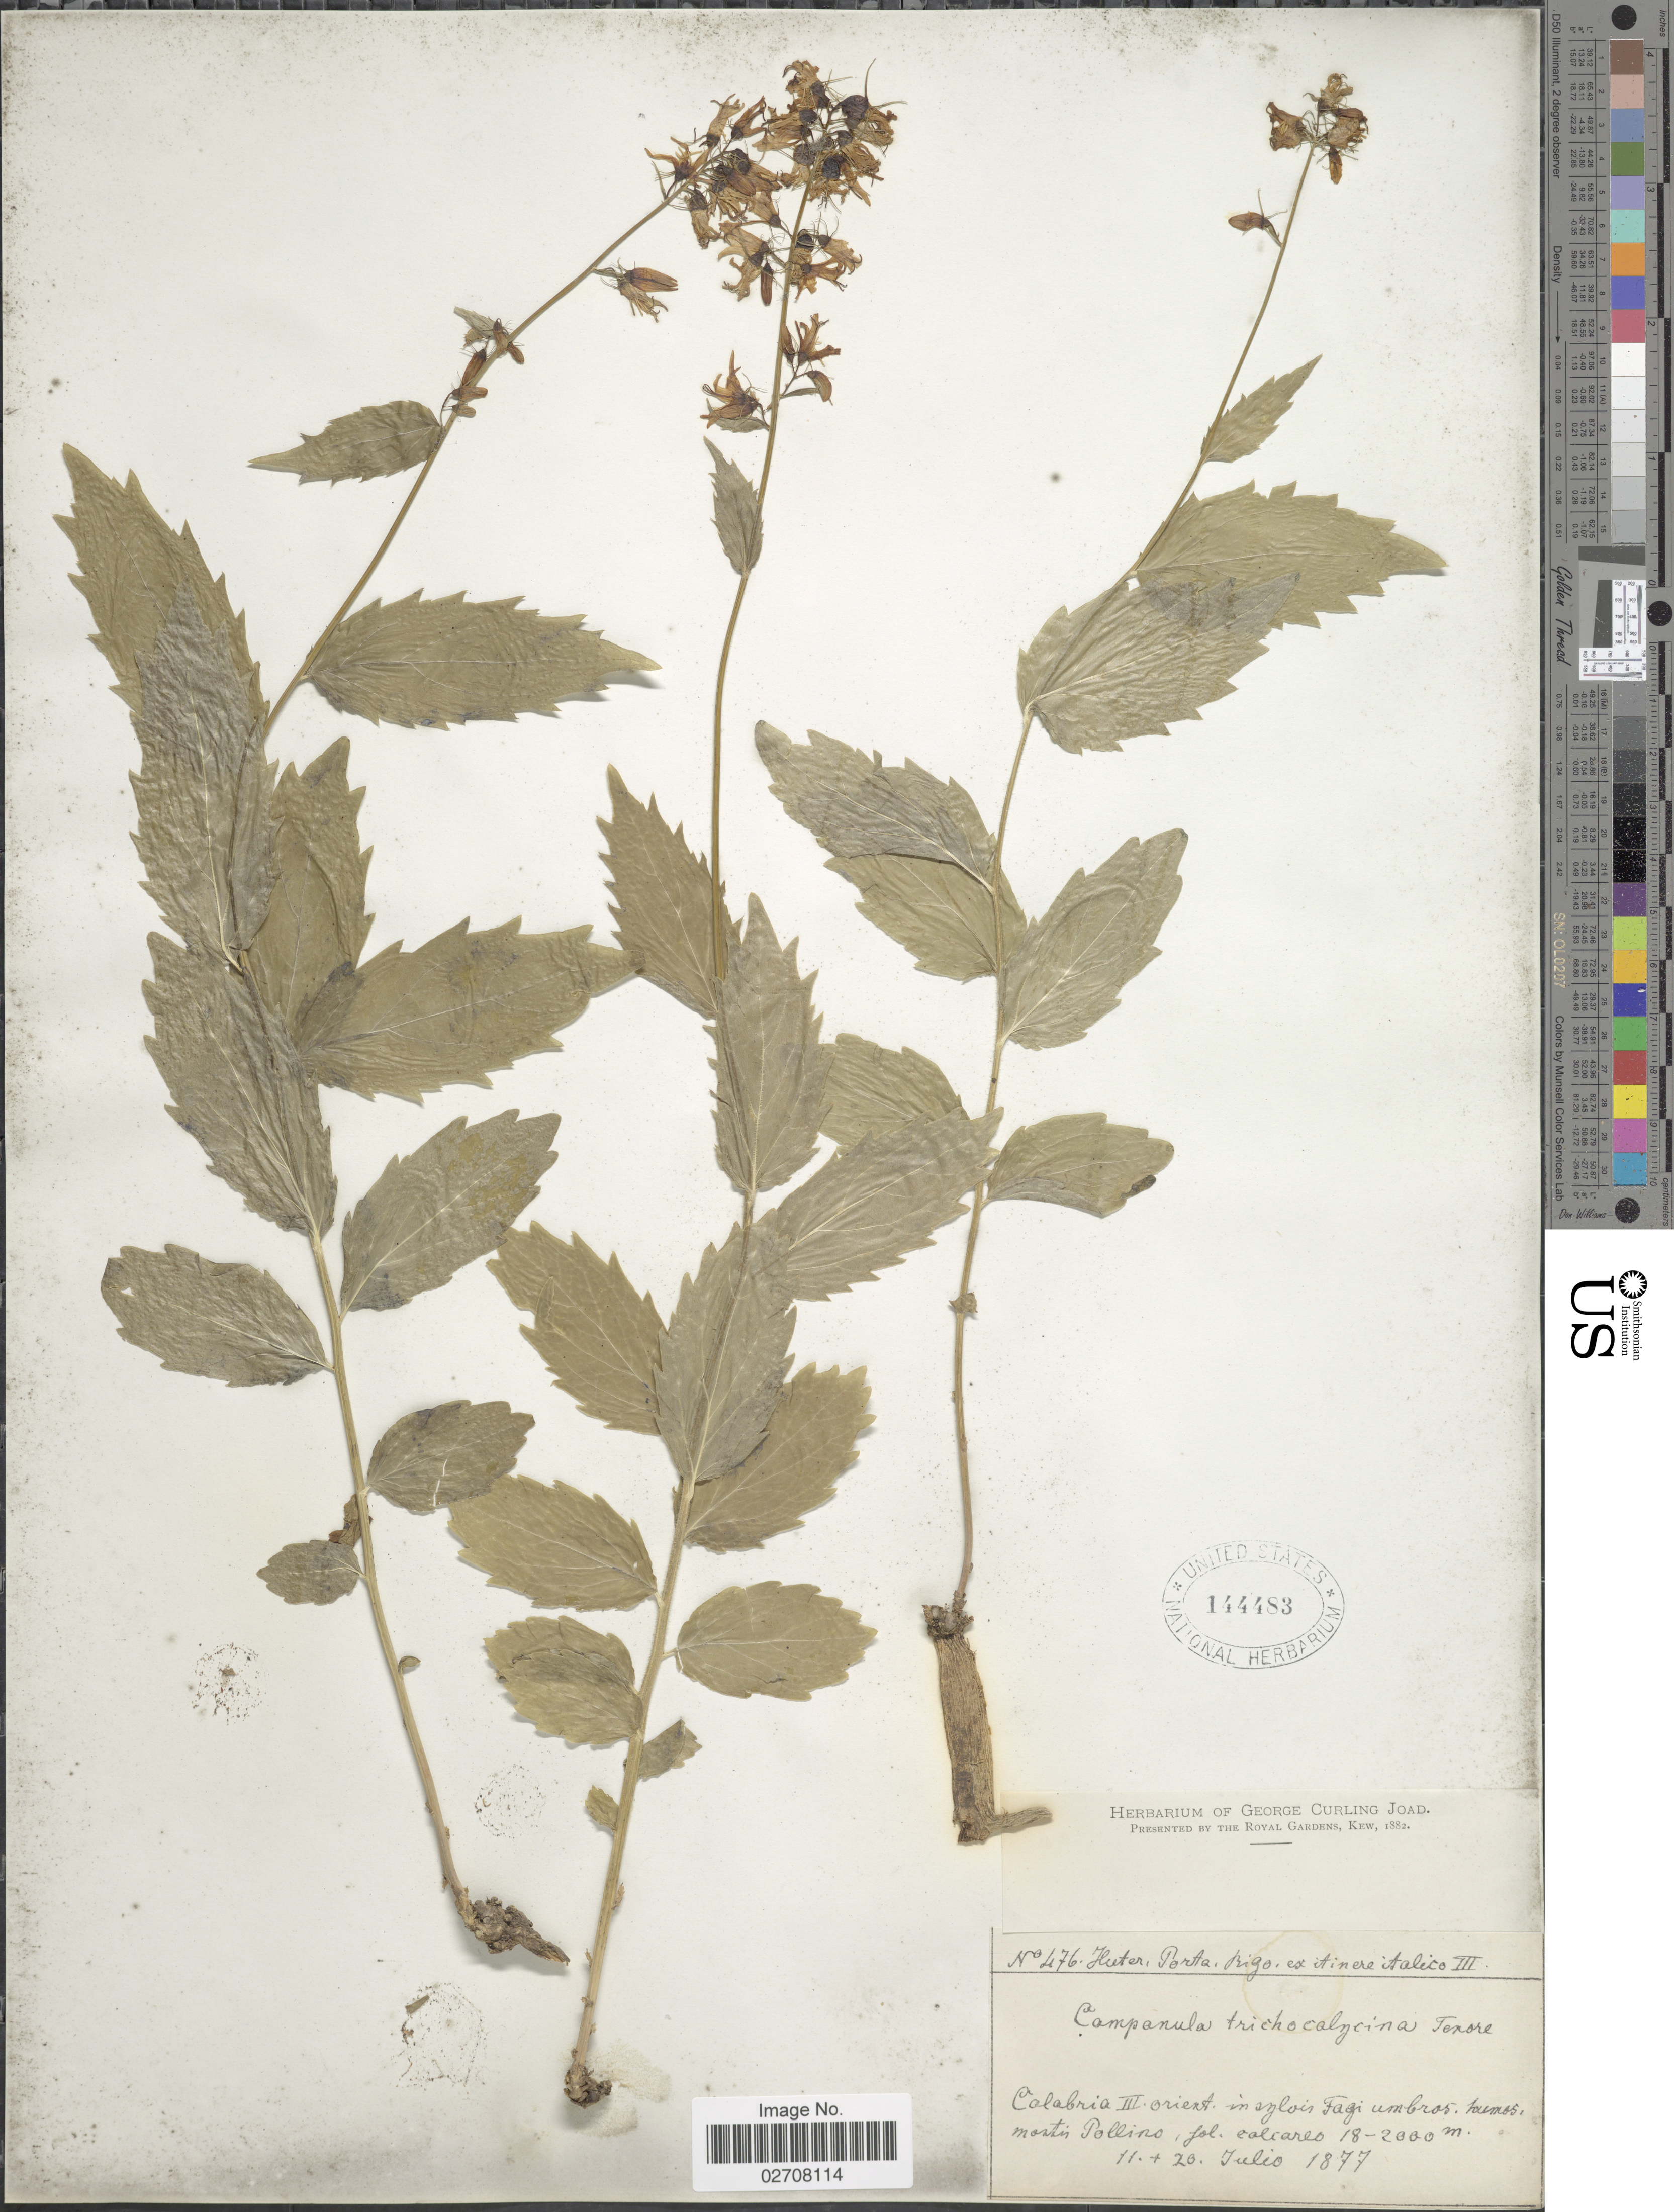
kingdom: Plantae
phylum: Tracheophyta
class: Magnoliopsida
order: Asterales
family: Campanulaceae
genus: Campanula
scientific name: Campanula trichocalycina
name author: Ten.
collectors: -. Huter, -- Porta & Bigo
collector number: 476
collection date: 1877-07-11/1877-07-20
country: Italy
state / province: Calabria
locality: Calabria III. orient. in sylvis Fagi umbros humos. montis Pollino. jol. calcareo.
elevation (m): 18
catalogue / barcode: US 144483